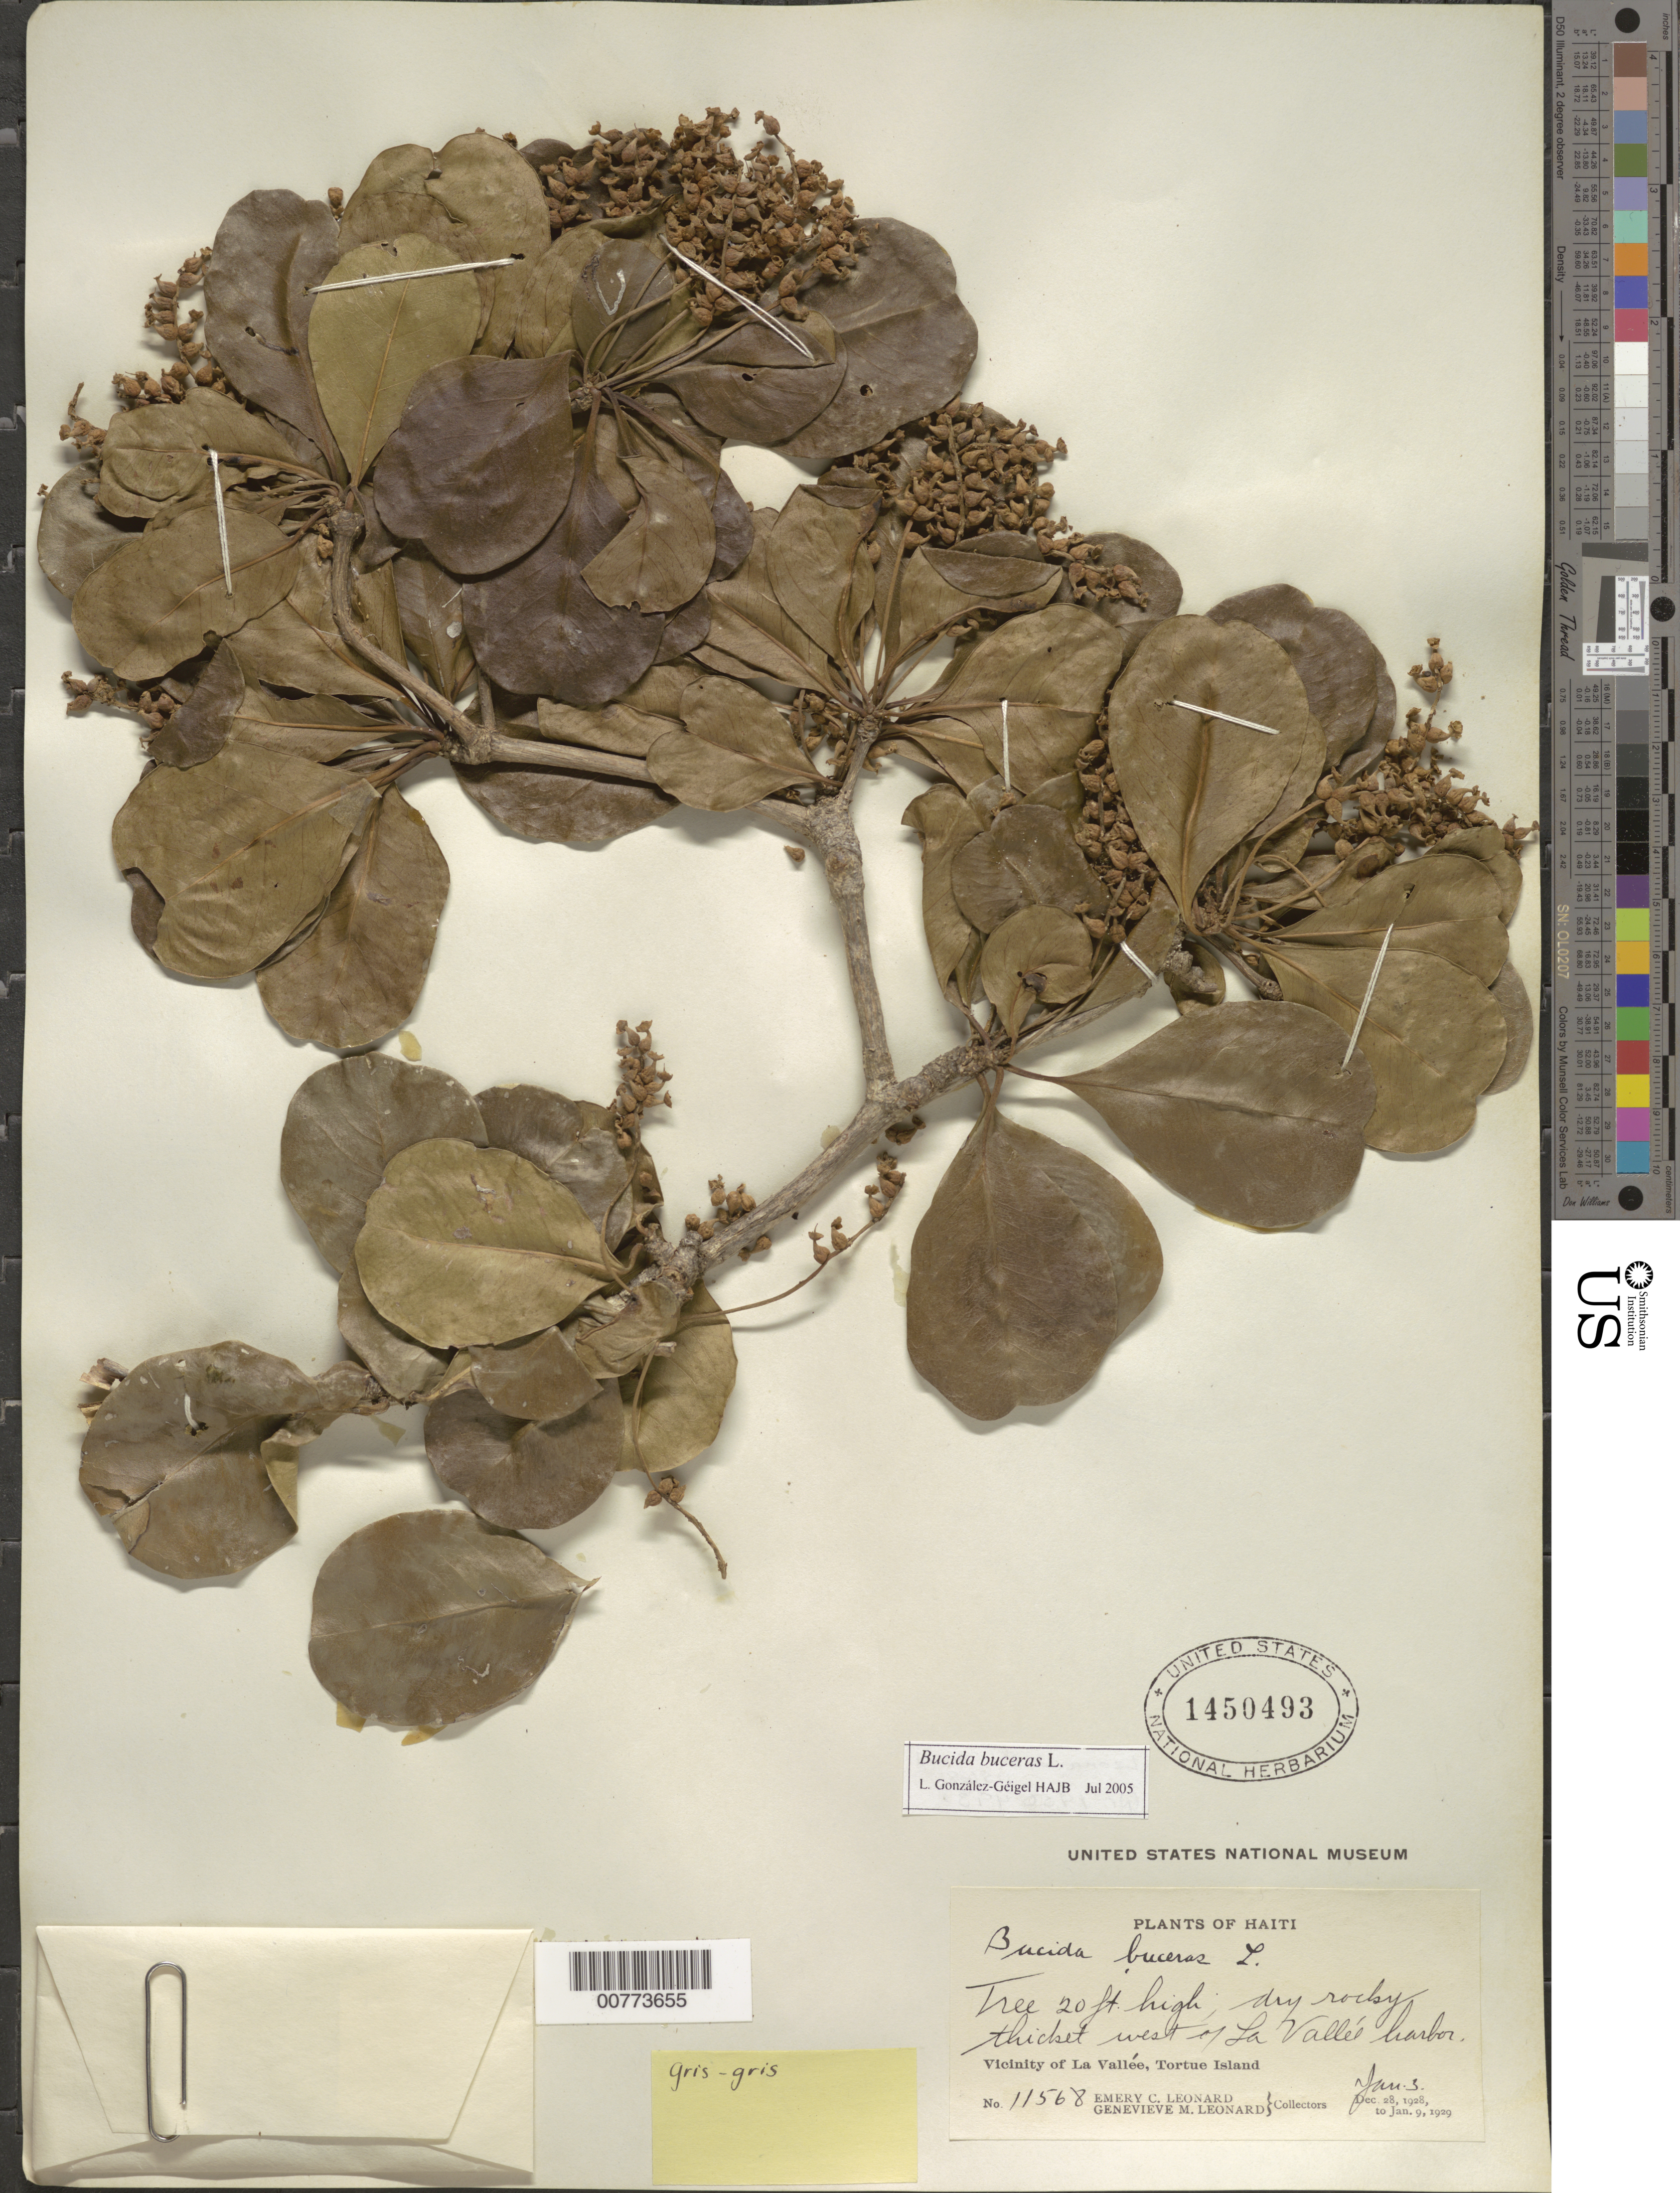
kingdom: Plantae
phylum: Tracheophyta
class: Magnoliopsida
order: Myrtales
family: Combretaceae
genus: Terminalia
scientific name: Terminalia buceras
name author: (L.) C. Wright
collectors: E. C. Leonard & G. M. Leonard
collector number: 11568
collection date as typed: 03 Jan 1929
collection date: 1929-01-03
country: Haiti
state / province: Nord-Óuest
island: Île de la Tortue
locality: Tortue Island, vicinity of La Vallée, west of La Vallée harbor.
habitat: Dry rocky thicket.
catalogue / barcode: US 1450493